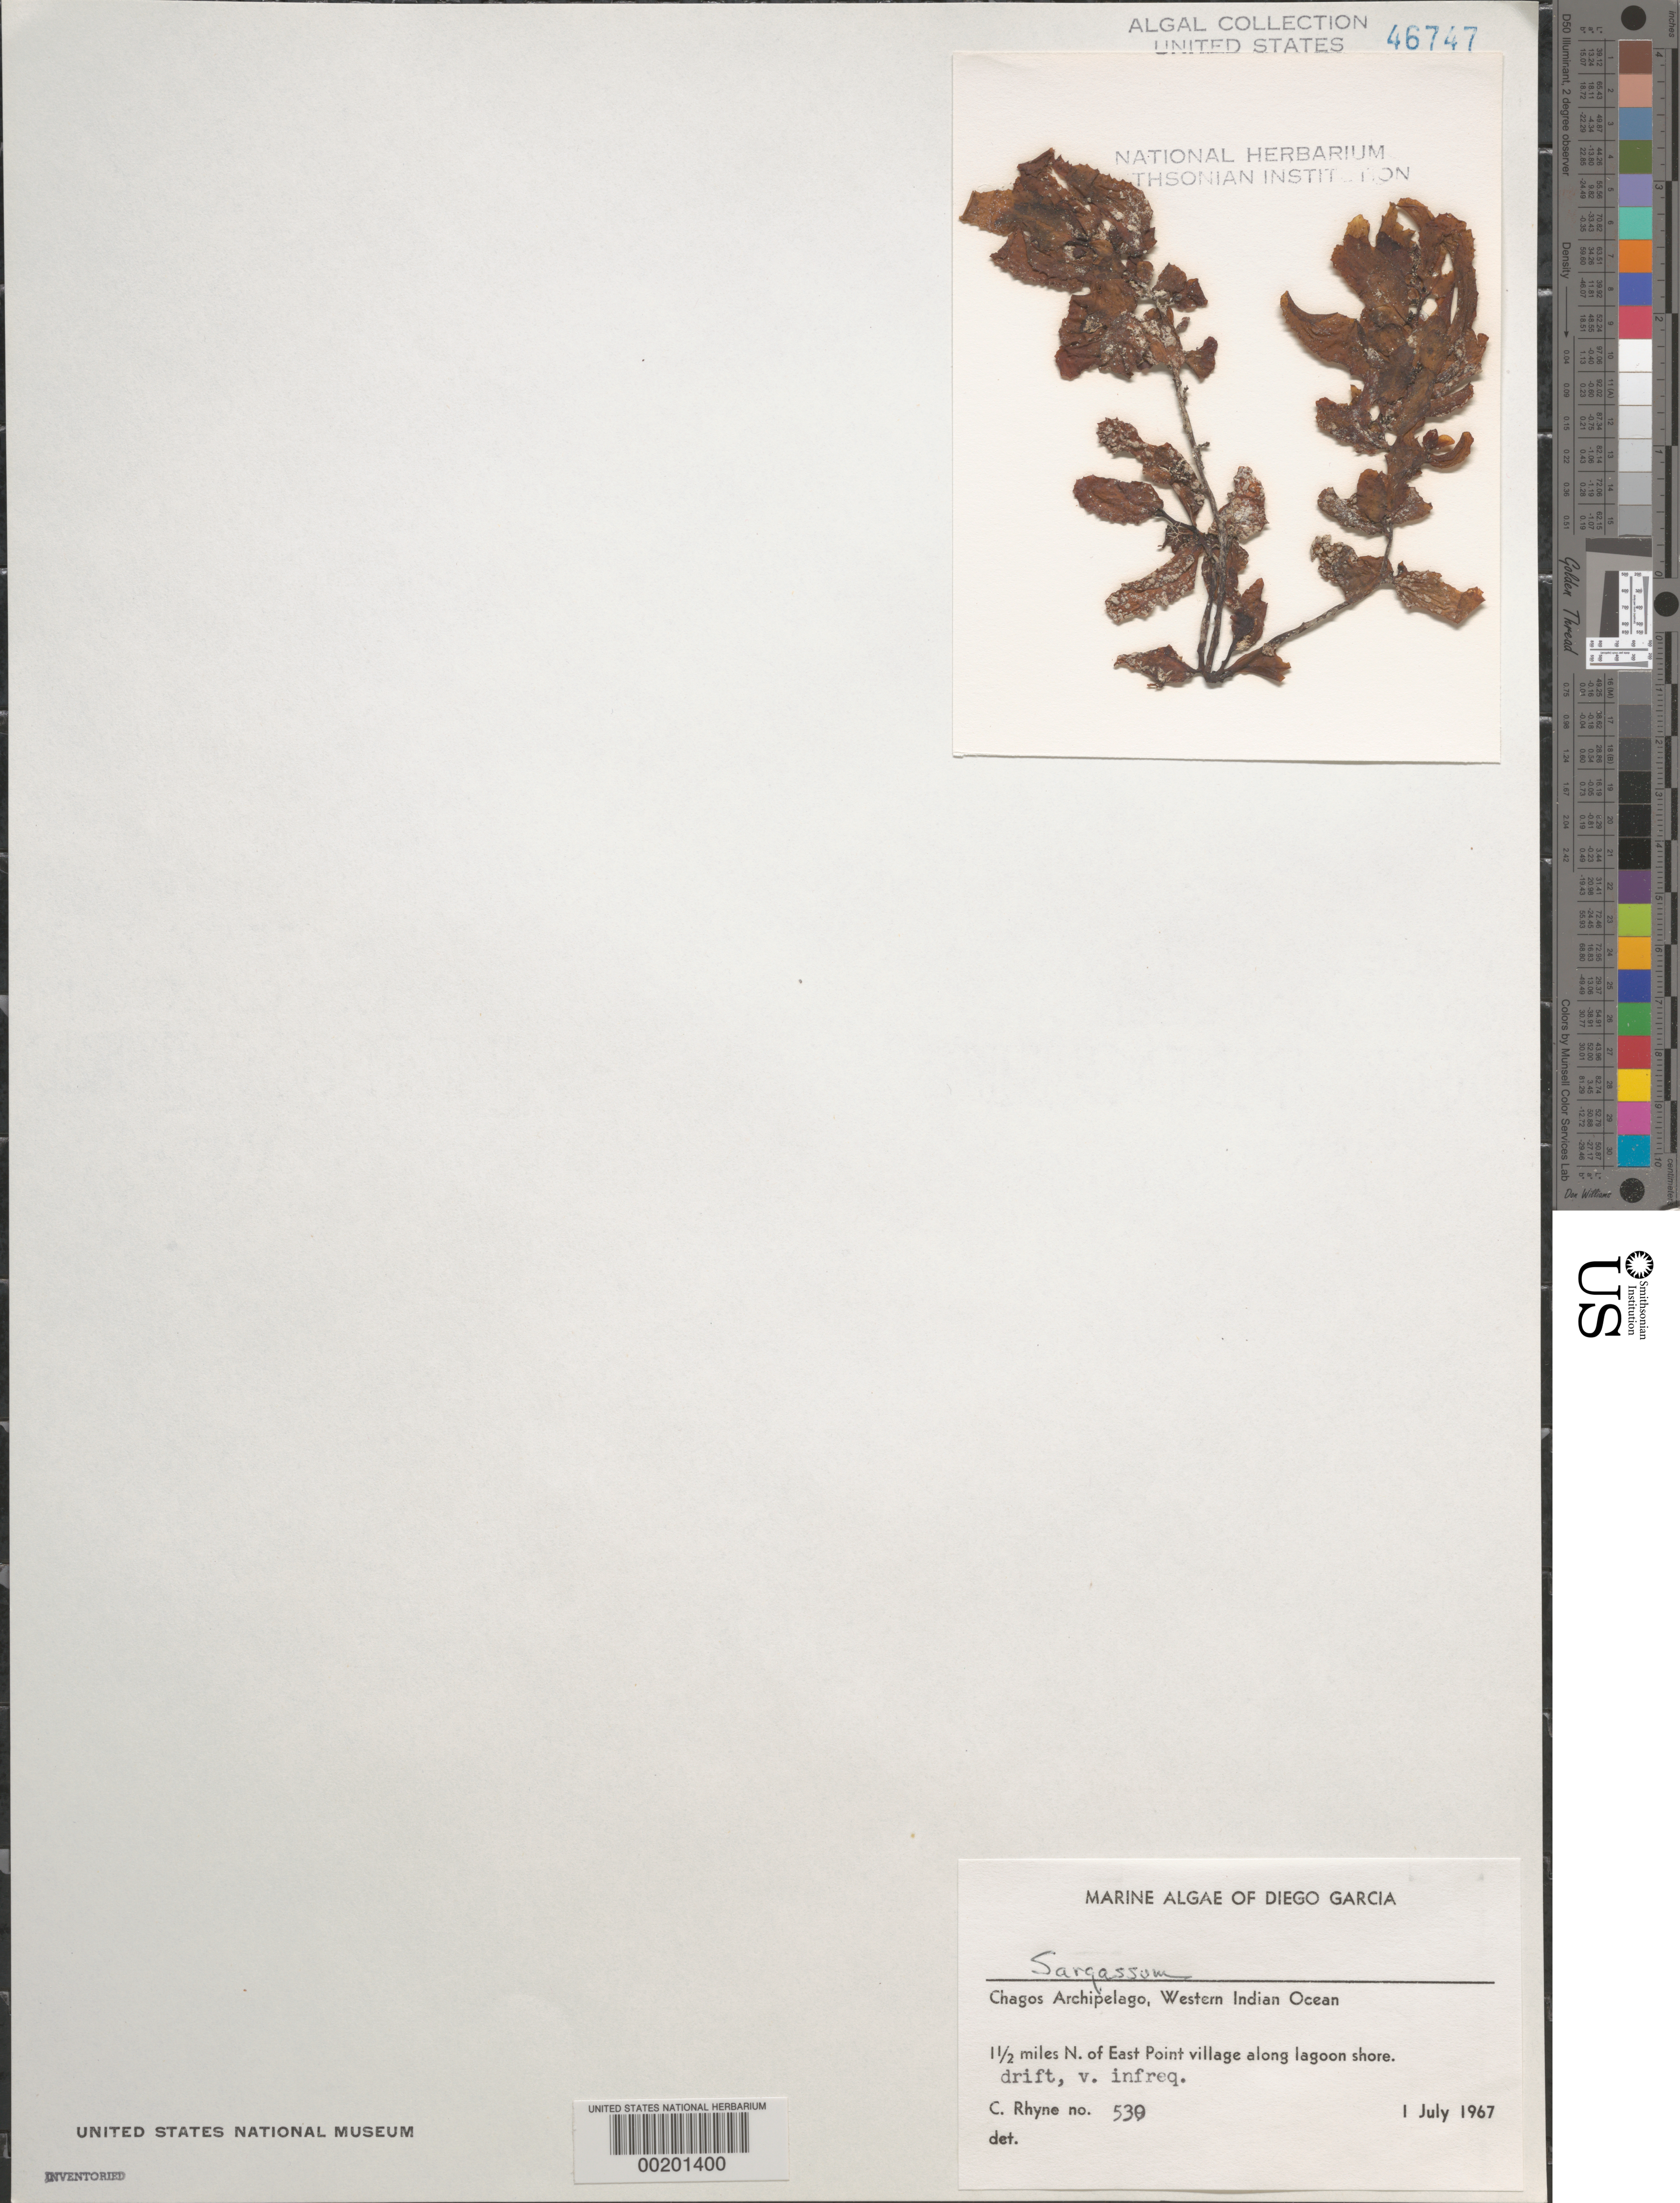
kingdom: Chromista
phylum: Ochrophyta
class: Phaeophyceae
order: Fucales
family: Sargassaceae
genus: Sargassum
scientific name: Sargassum sp.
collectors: C. Rhyne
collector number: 530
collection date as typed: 01 Jul 1967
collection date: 1967-07-01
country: British Indian Ocean Territory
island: Diego Garcia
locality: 1.5 miles north of East Point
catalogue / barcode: US 46747